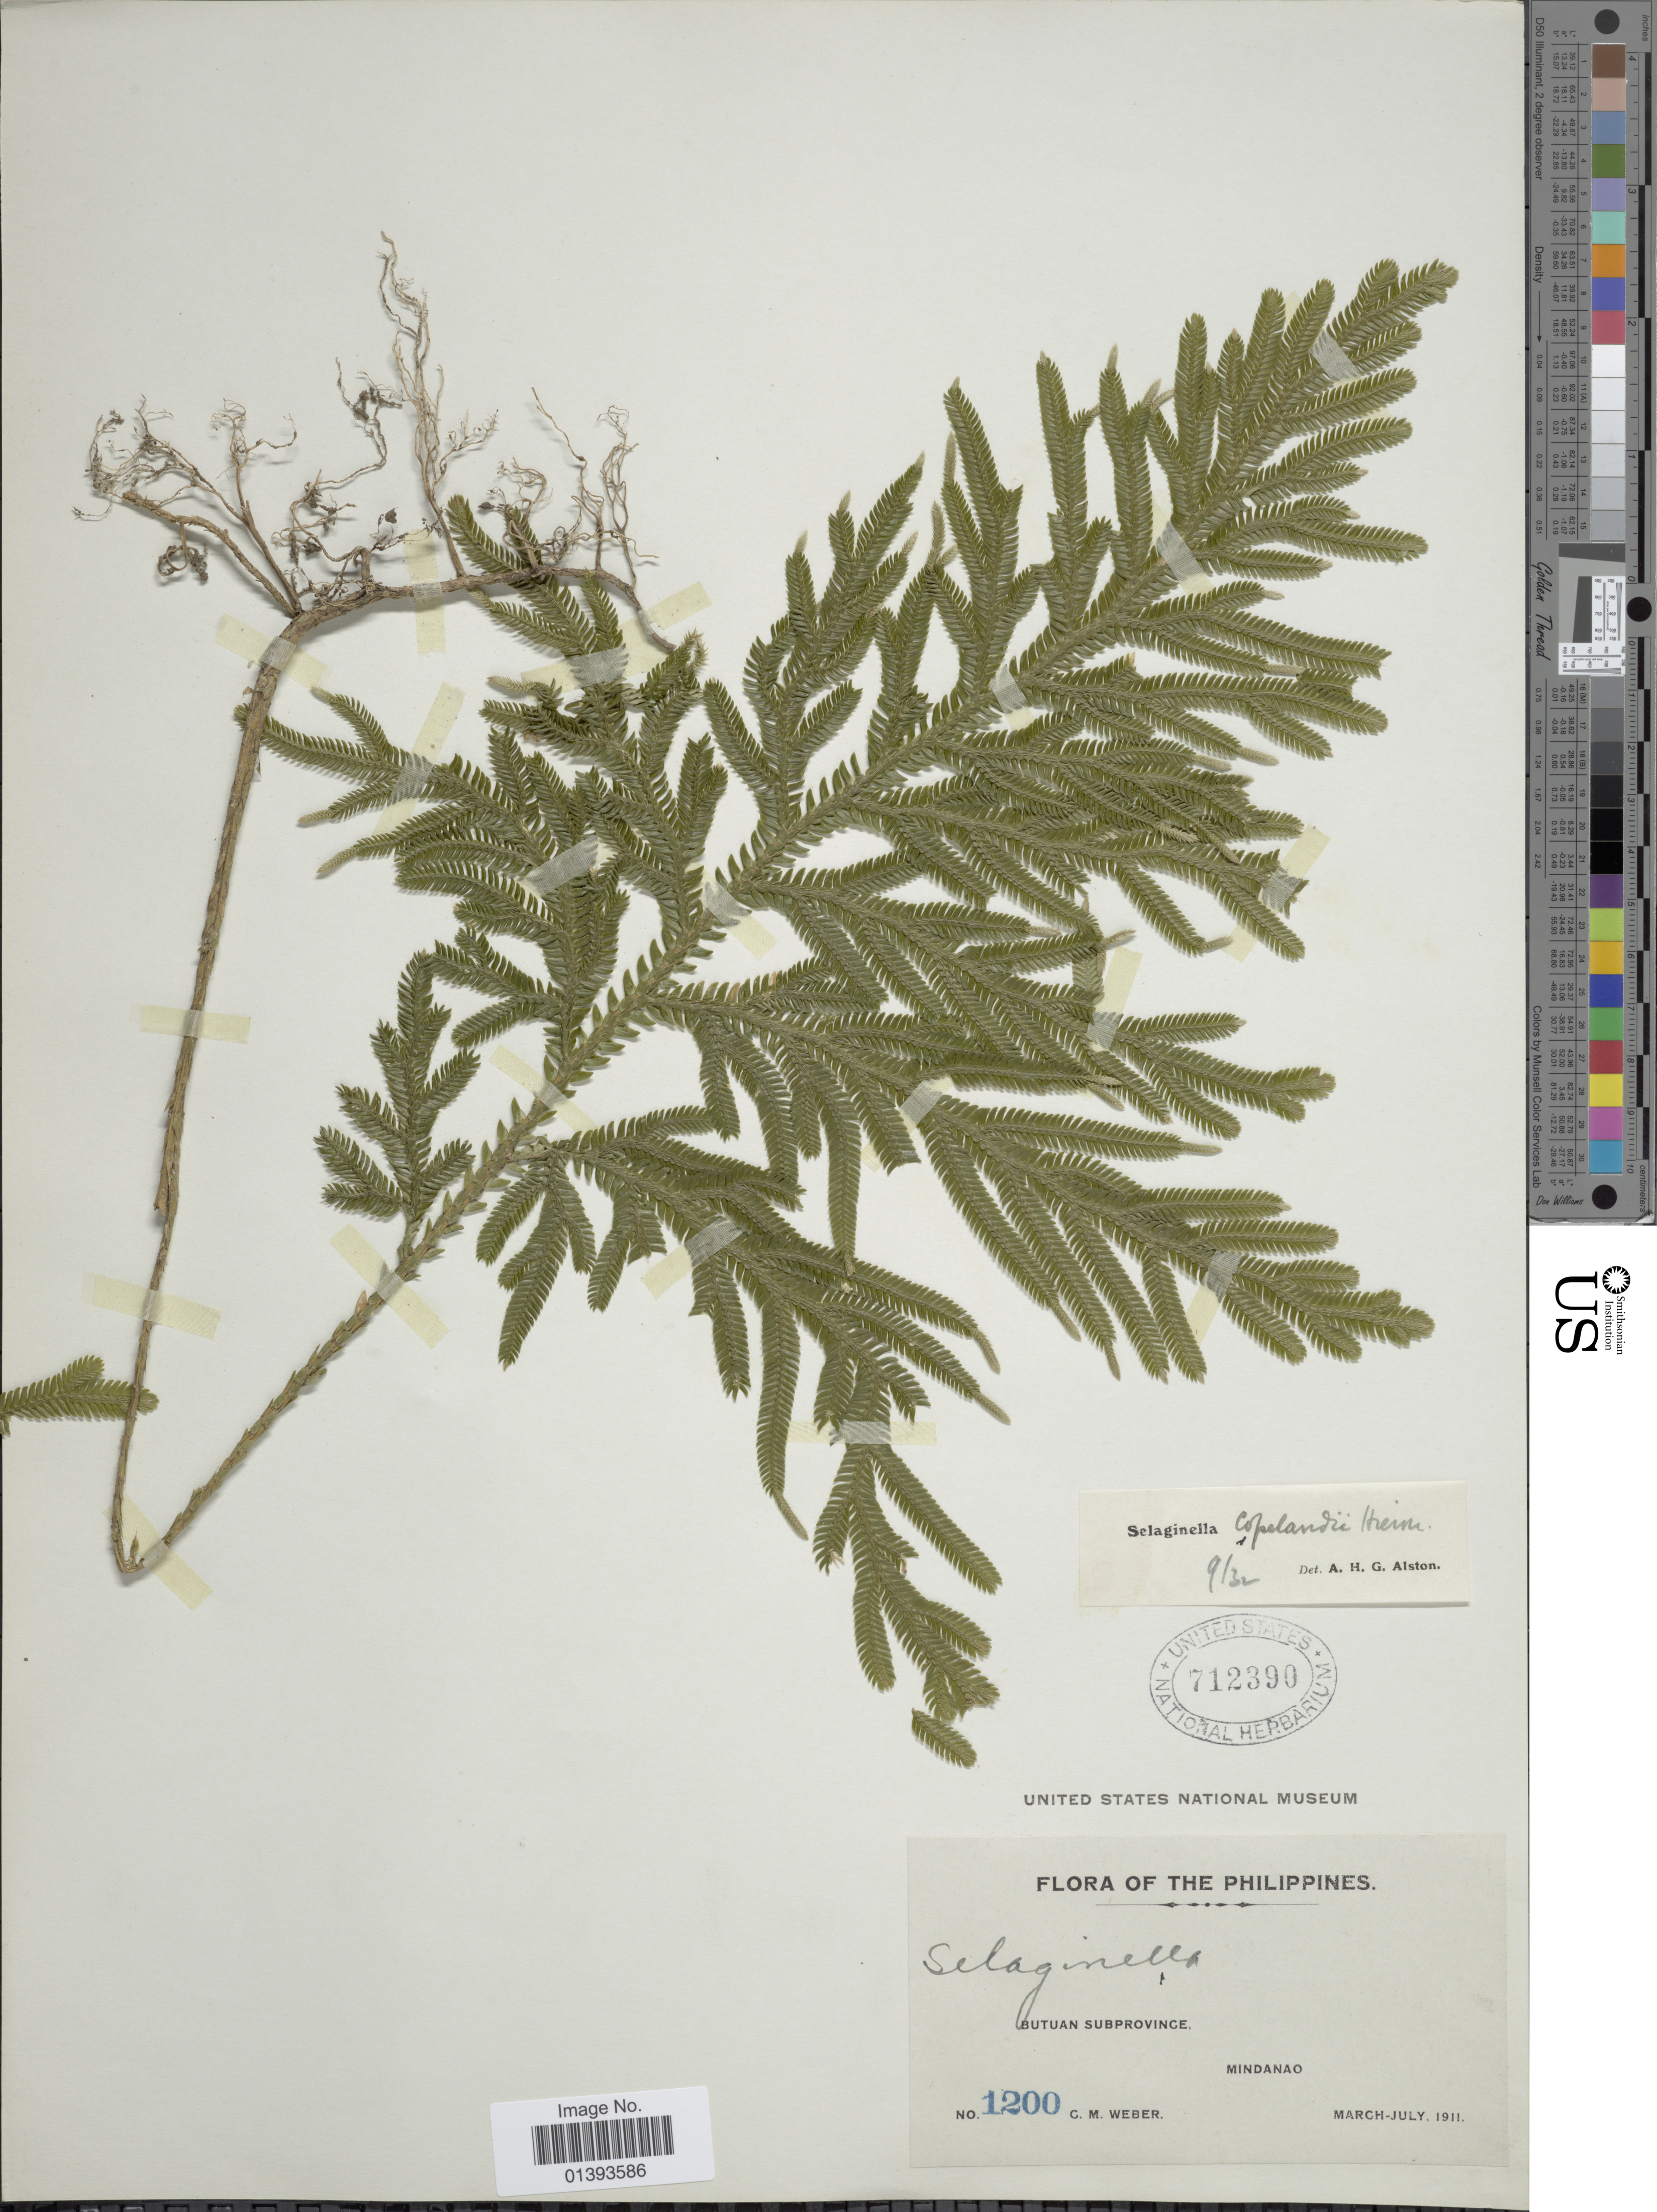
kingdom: Plantae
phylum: Tracheophyta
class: Lycopodiopsida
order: Selaginellales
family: Selaginellaceae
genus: Selaginella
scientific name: Selaginella copelandii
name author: Hieron.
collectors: C. M. Weber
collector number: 1200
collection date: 1911-03/1911-07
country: Philippines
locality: Butuan Subprovince, Mindanao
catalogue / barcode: US 712390